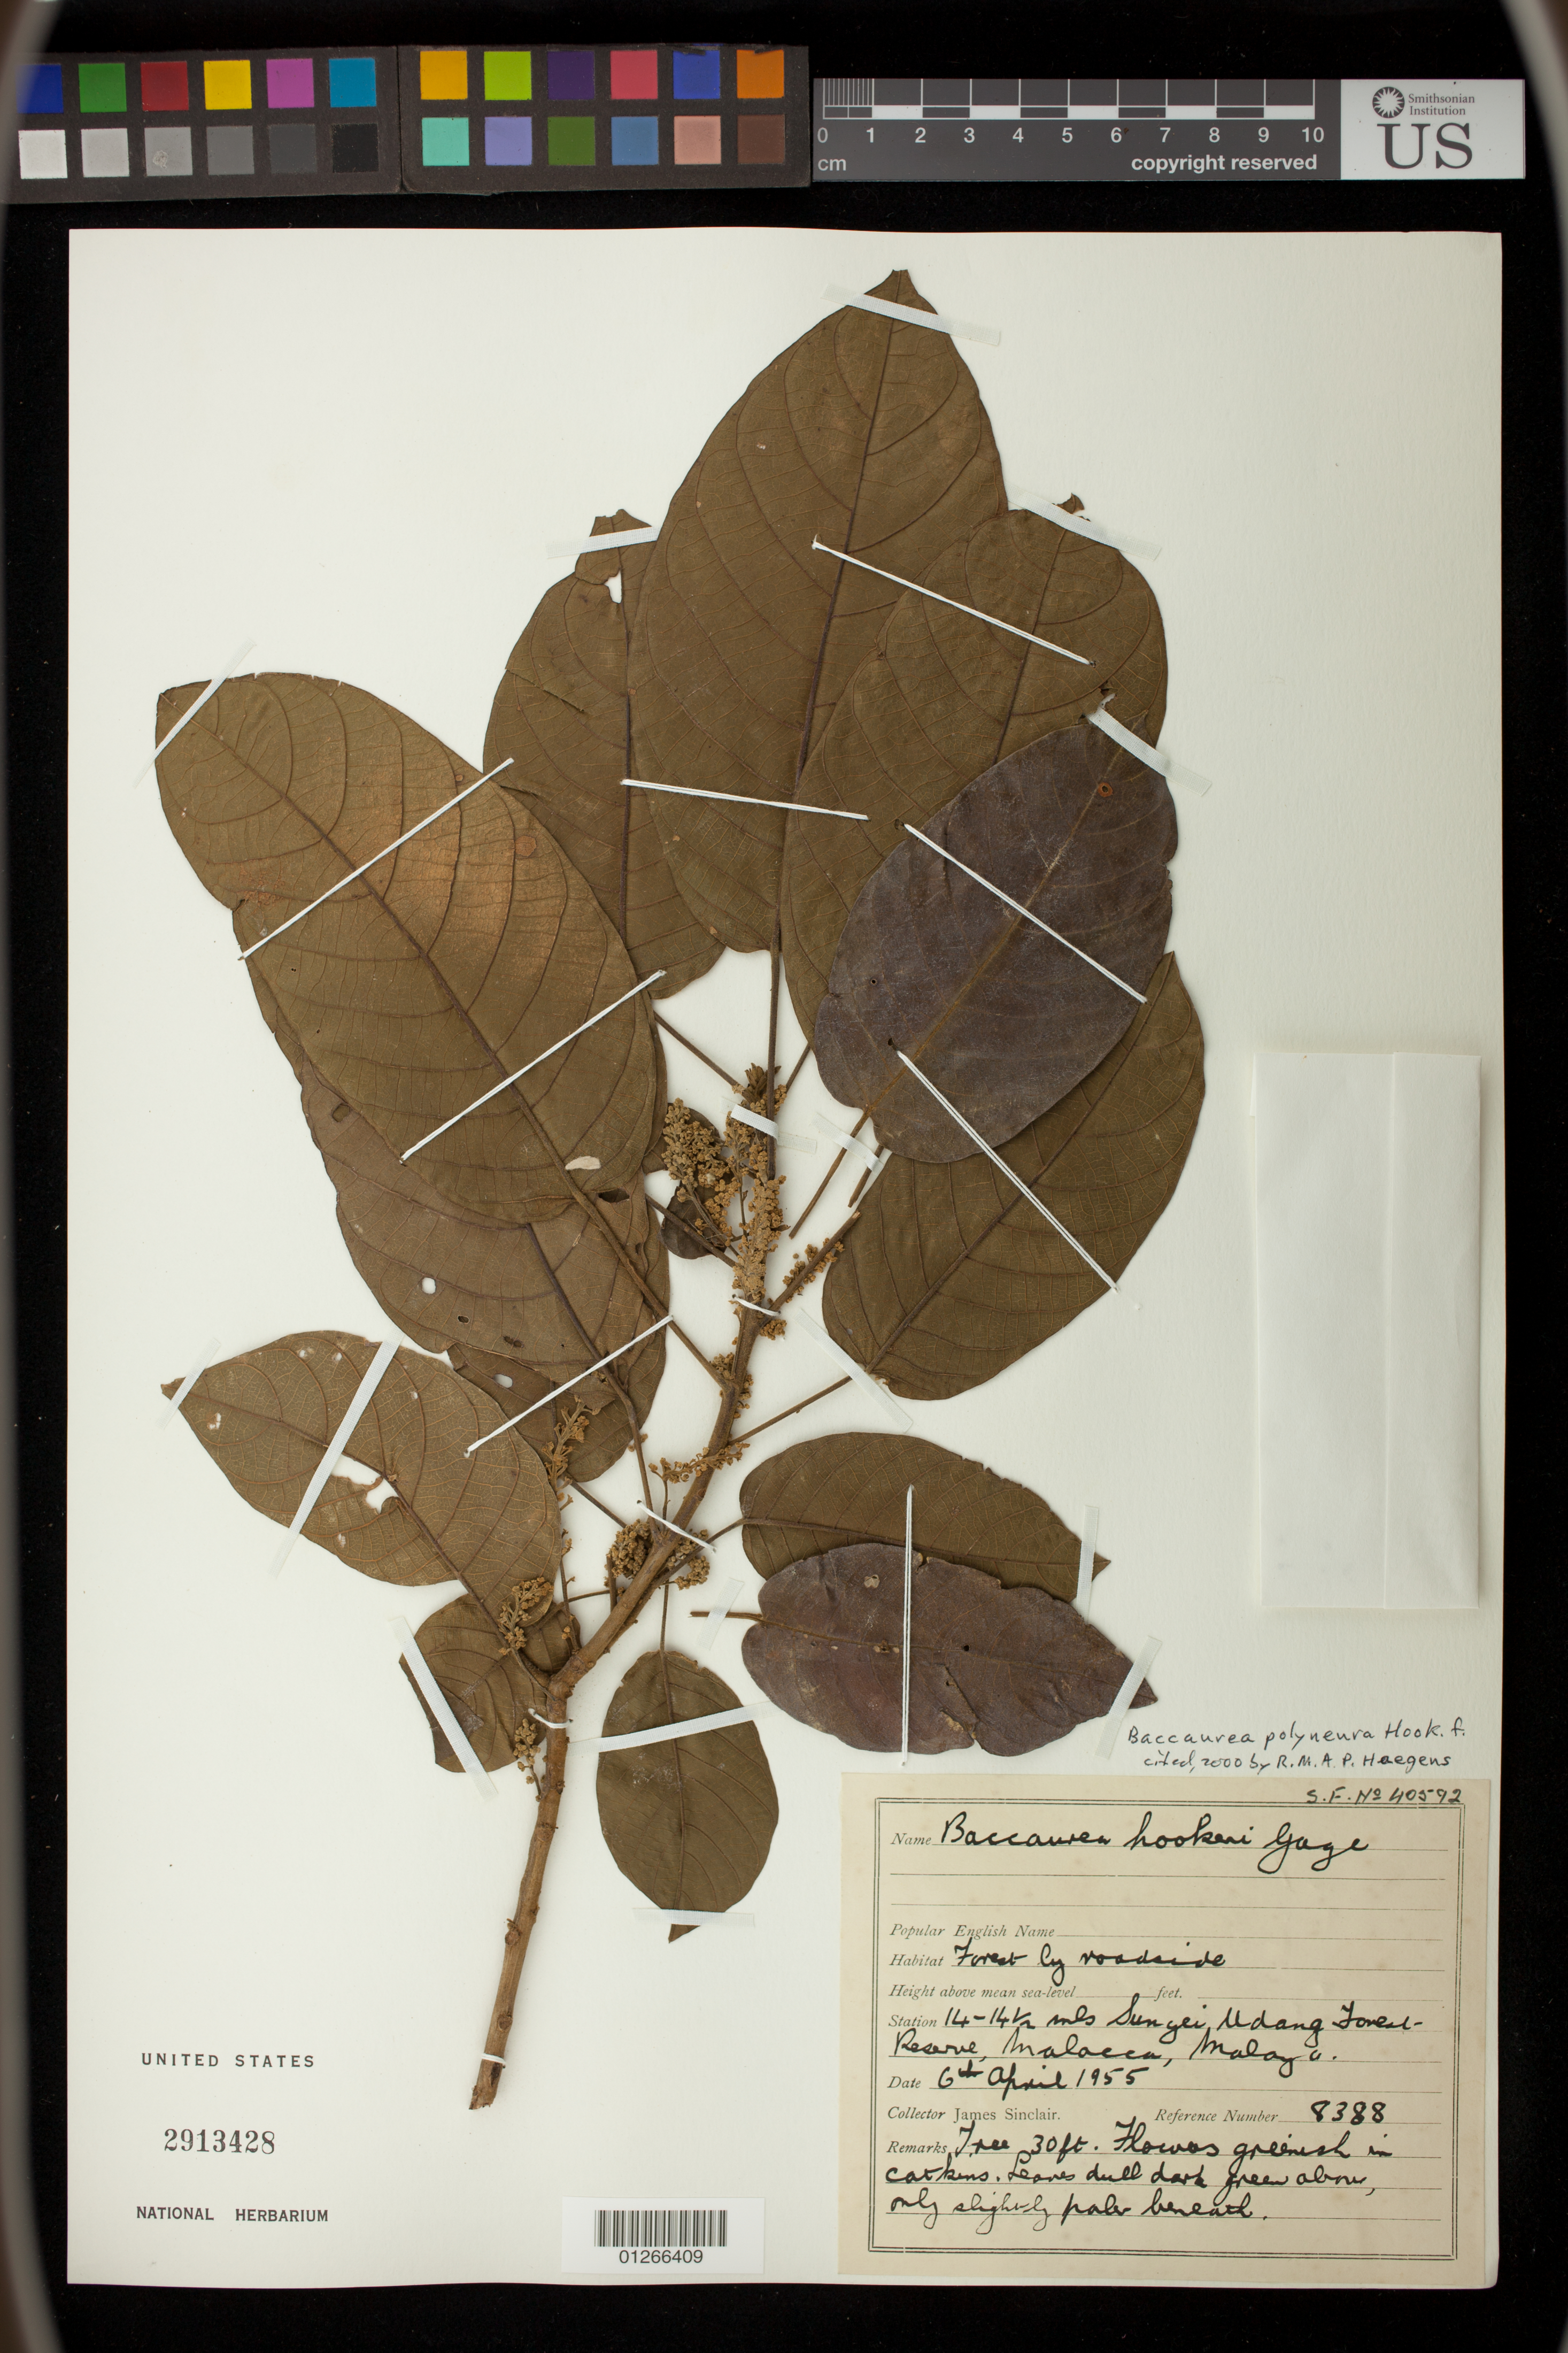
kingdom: Plantae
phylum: Tracheophyta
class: Magnoliopsida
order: Malpighiales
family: Phyllanthaceae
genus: Baccaurea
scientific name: Baccaurea polyneura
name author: Hook. f.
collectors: J. Sinclair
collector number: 8388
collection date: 1955-04-06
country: Malaysia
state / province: Melaka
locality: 14 - 14½ mls Sungei Udang Forest Reserve, Malacca, Malaya.